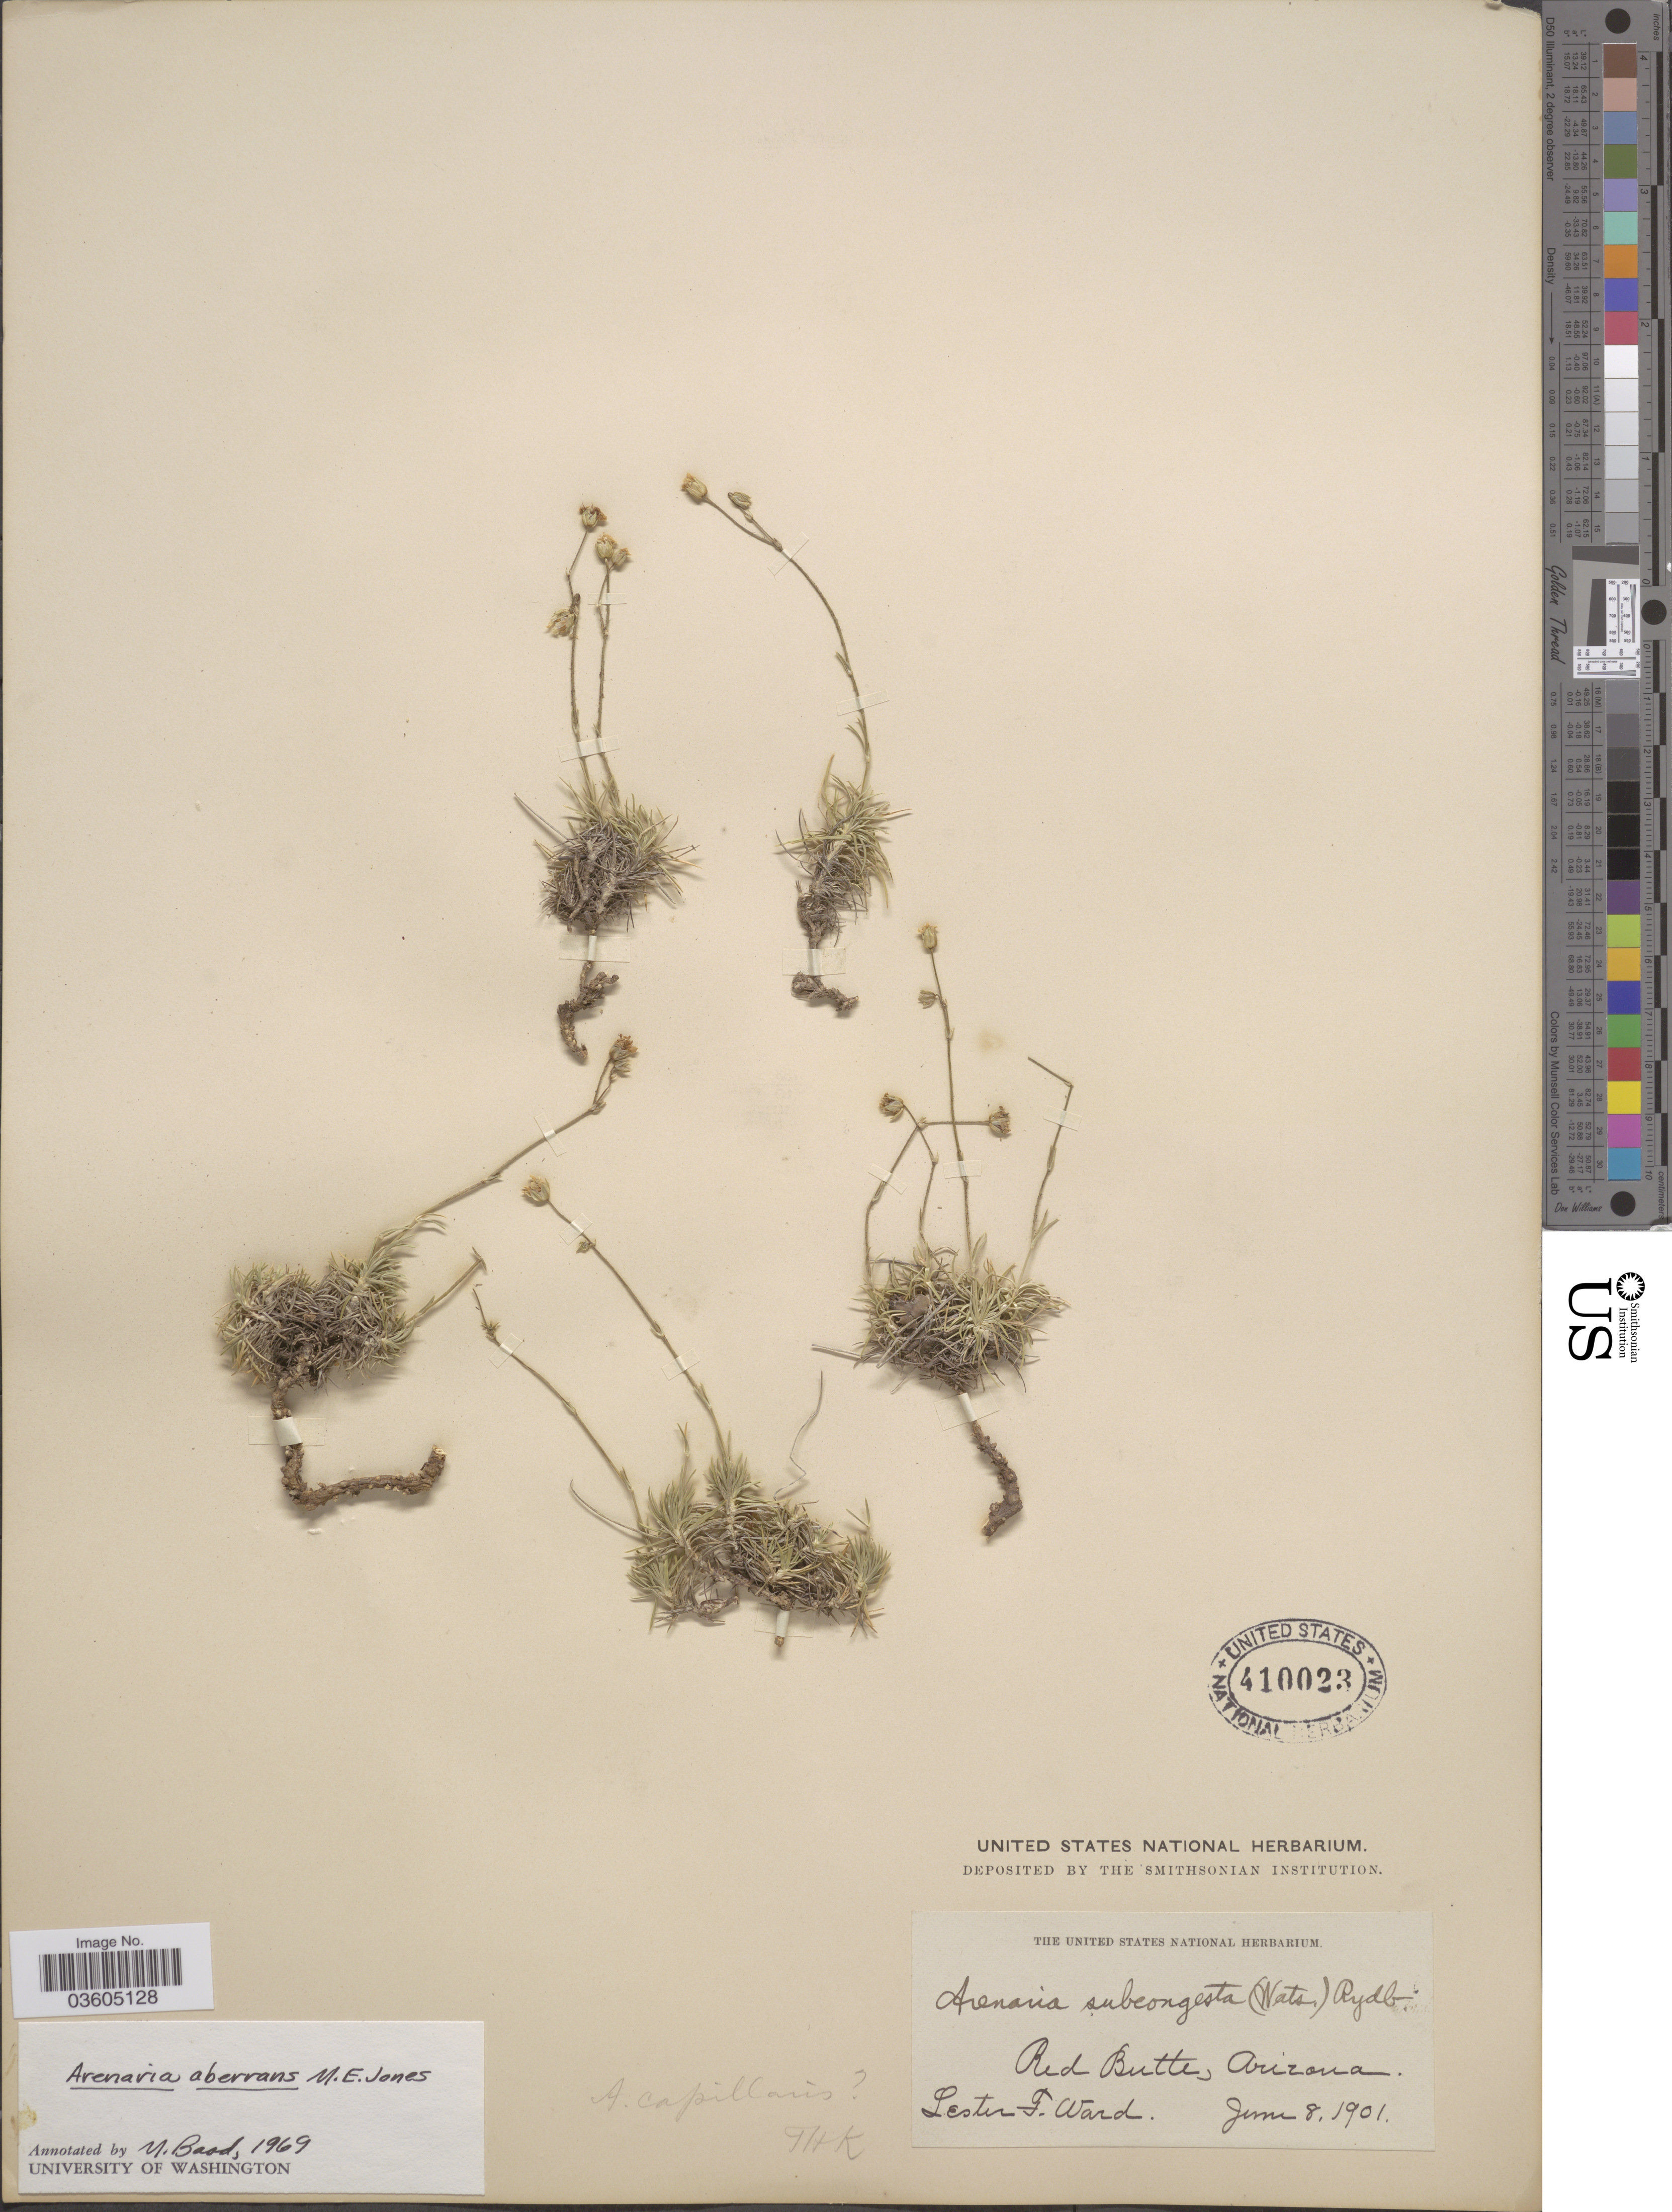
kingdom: Plantae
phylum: Tracheophyta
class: Magnoliopsida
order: Caryophyllales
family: Caryophyllaceae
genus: Eremogone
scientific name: Eremogone aberrans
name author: (M.E. Jones) Ikonn.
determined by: U.S. National Herbarium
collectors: L. F. Ward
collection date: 1901-06-08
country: United States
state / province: Arizona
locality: Red Butte.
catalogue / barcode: US 410023